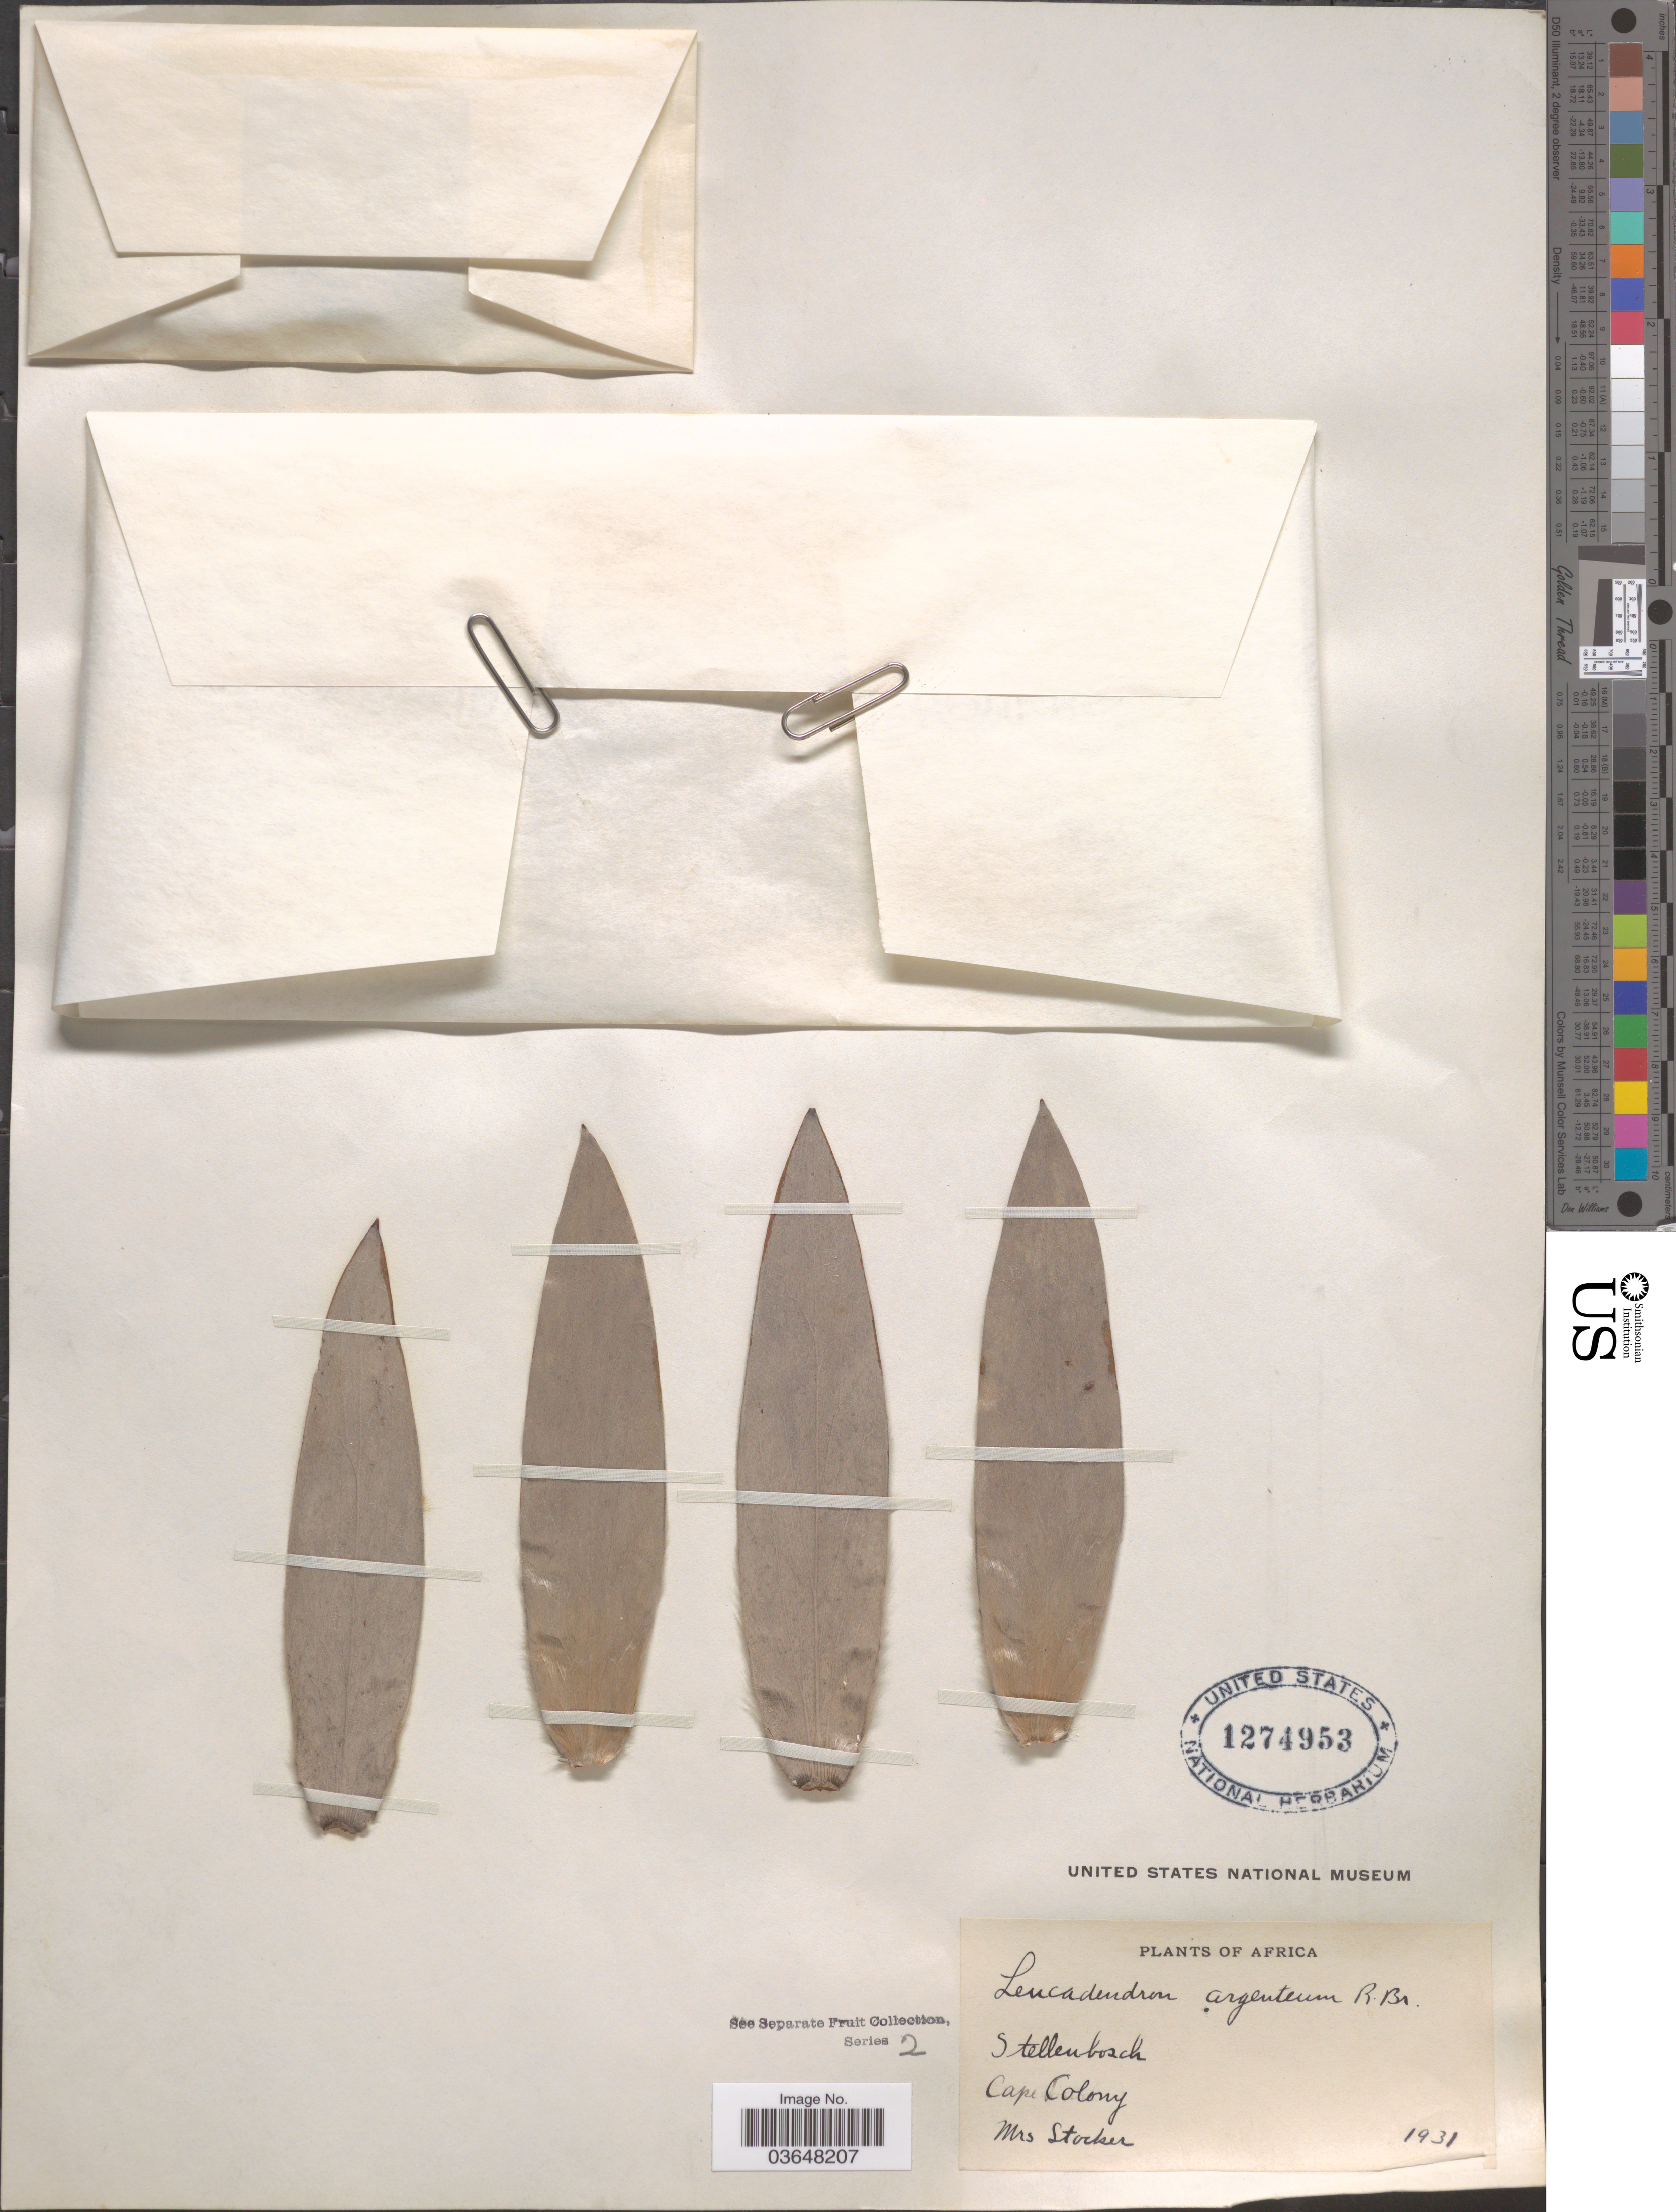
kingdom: Plantae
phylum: Tracheophyta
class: Magnoliopsida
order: Proteales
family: Proteaceae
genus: Leucadendron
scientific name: Leucadendron argenteum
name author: R. Br.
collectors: Stocker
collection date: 1931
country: South Africa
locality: Stellenbosch. Cape Colony.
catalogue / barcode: US 1274953